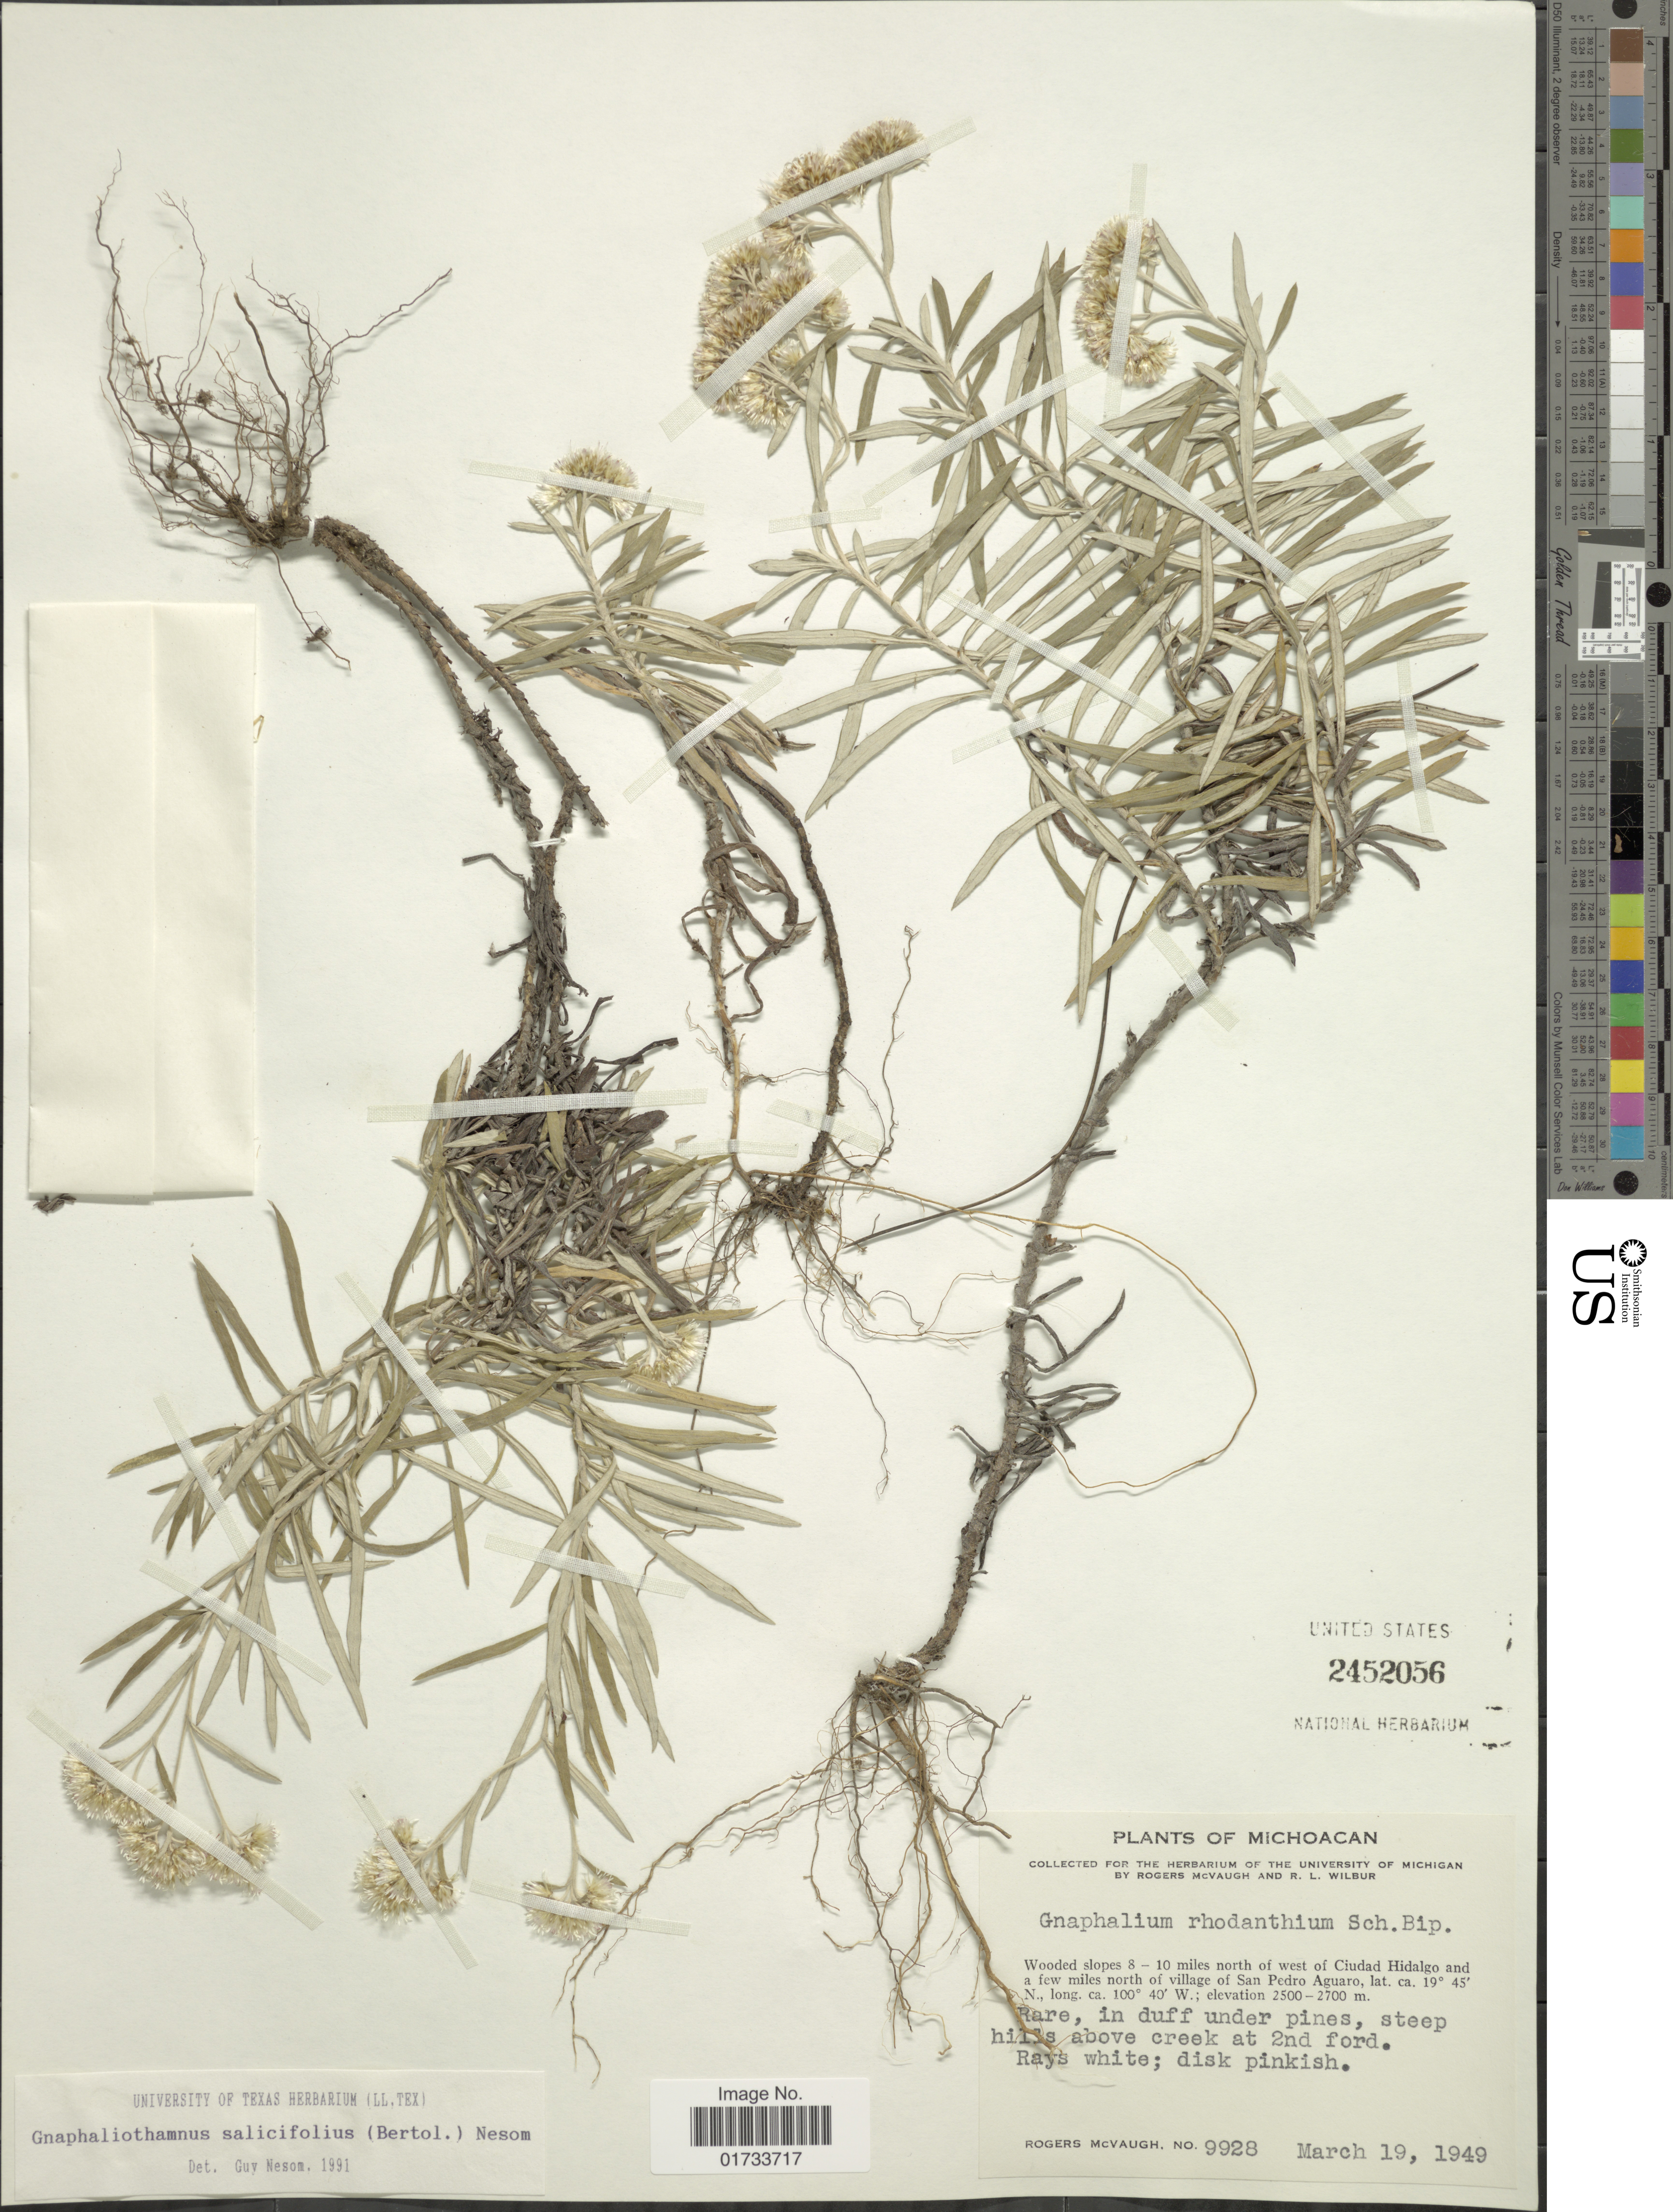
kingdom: Plantae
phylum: Tracheophyta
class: Magnoliopsida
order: Asterales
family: Asteraceae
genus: Chionolaena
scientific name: Chionolaena salicifolia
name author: (Bertol.) G.L. Nesom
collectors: R. McVaugh & R. L. Wilbur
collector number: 9928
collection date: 1949-03-19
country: Mexico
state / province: Michoacán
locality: Wooded slopes 8-10 miles north of west of Ciudad Hidalgo and a few miles north of village of San Pedro Aguaro, steep hills above creek and 2nd ford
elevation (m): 2500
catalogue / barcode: US 2452056